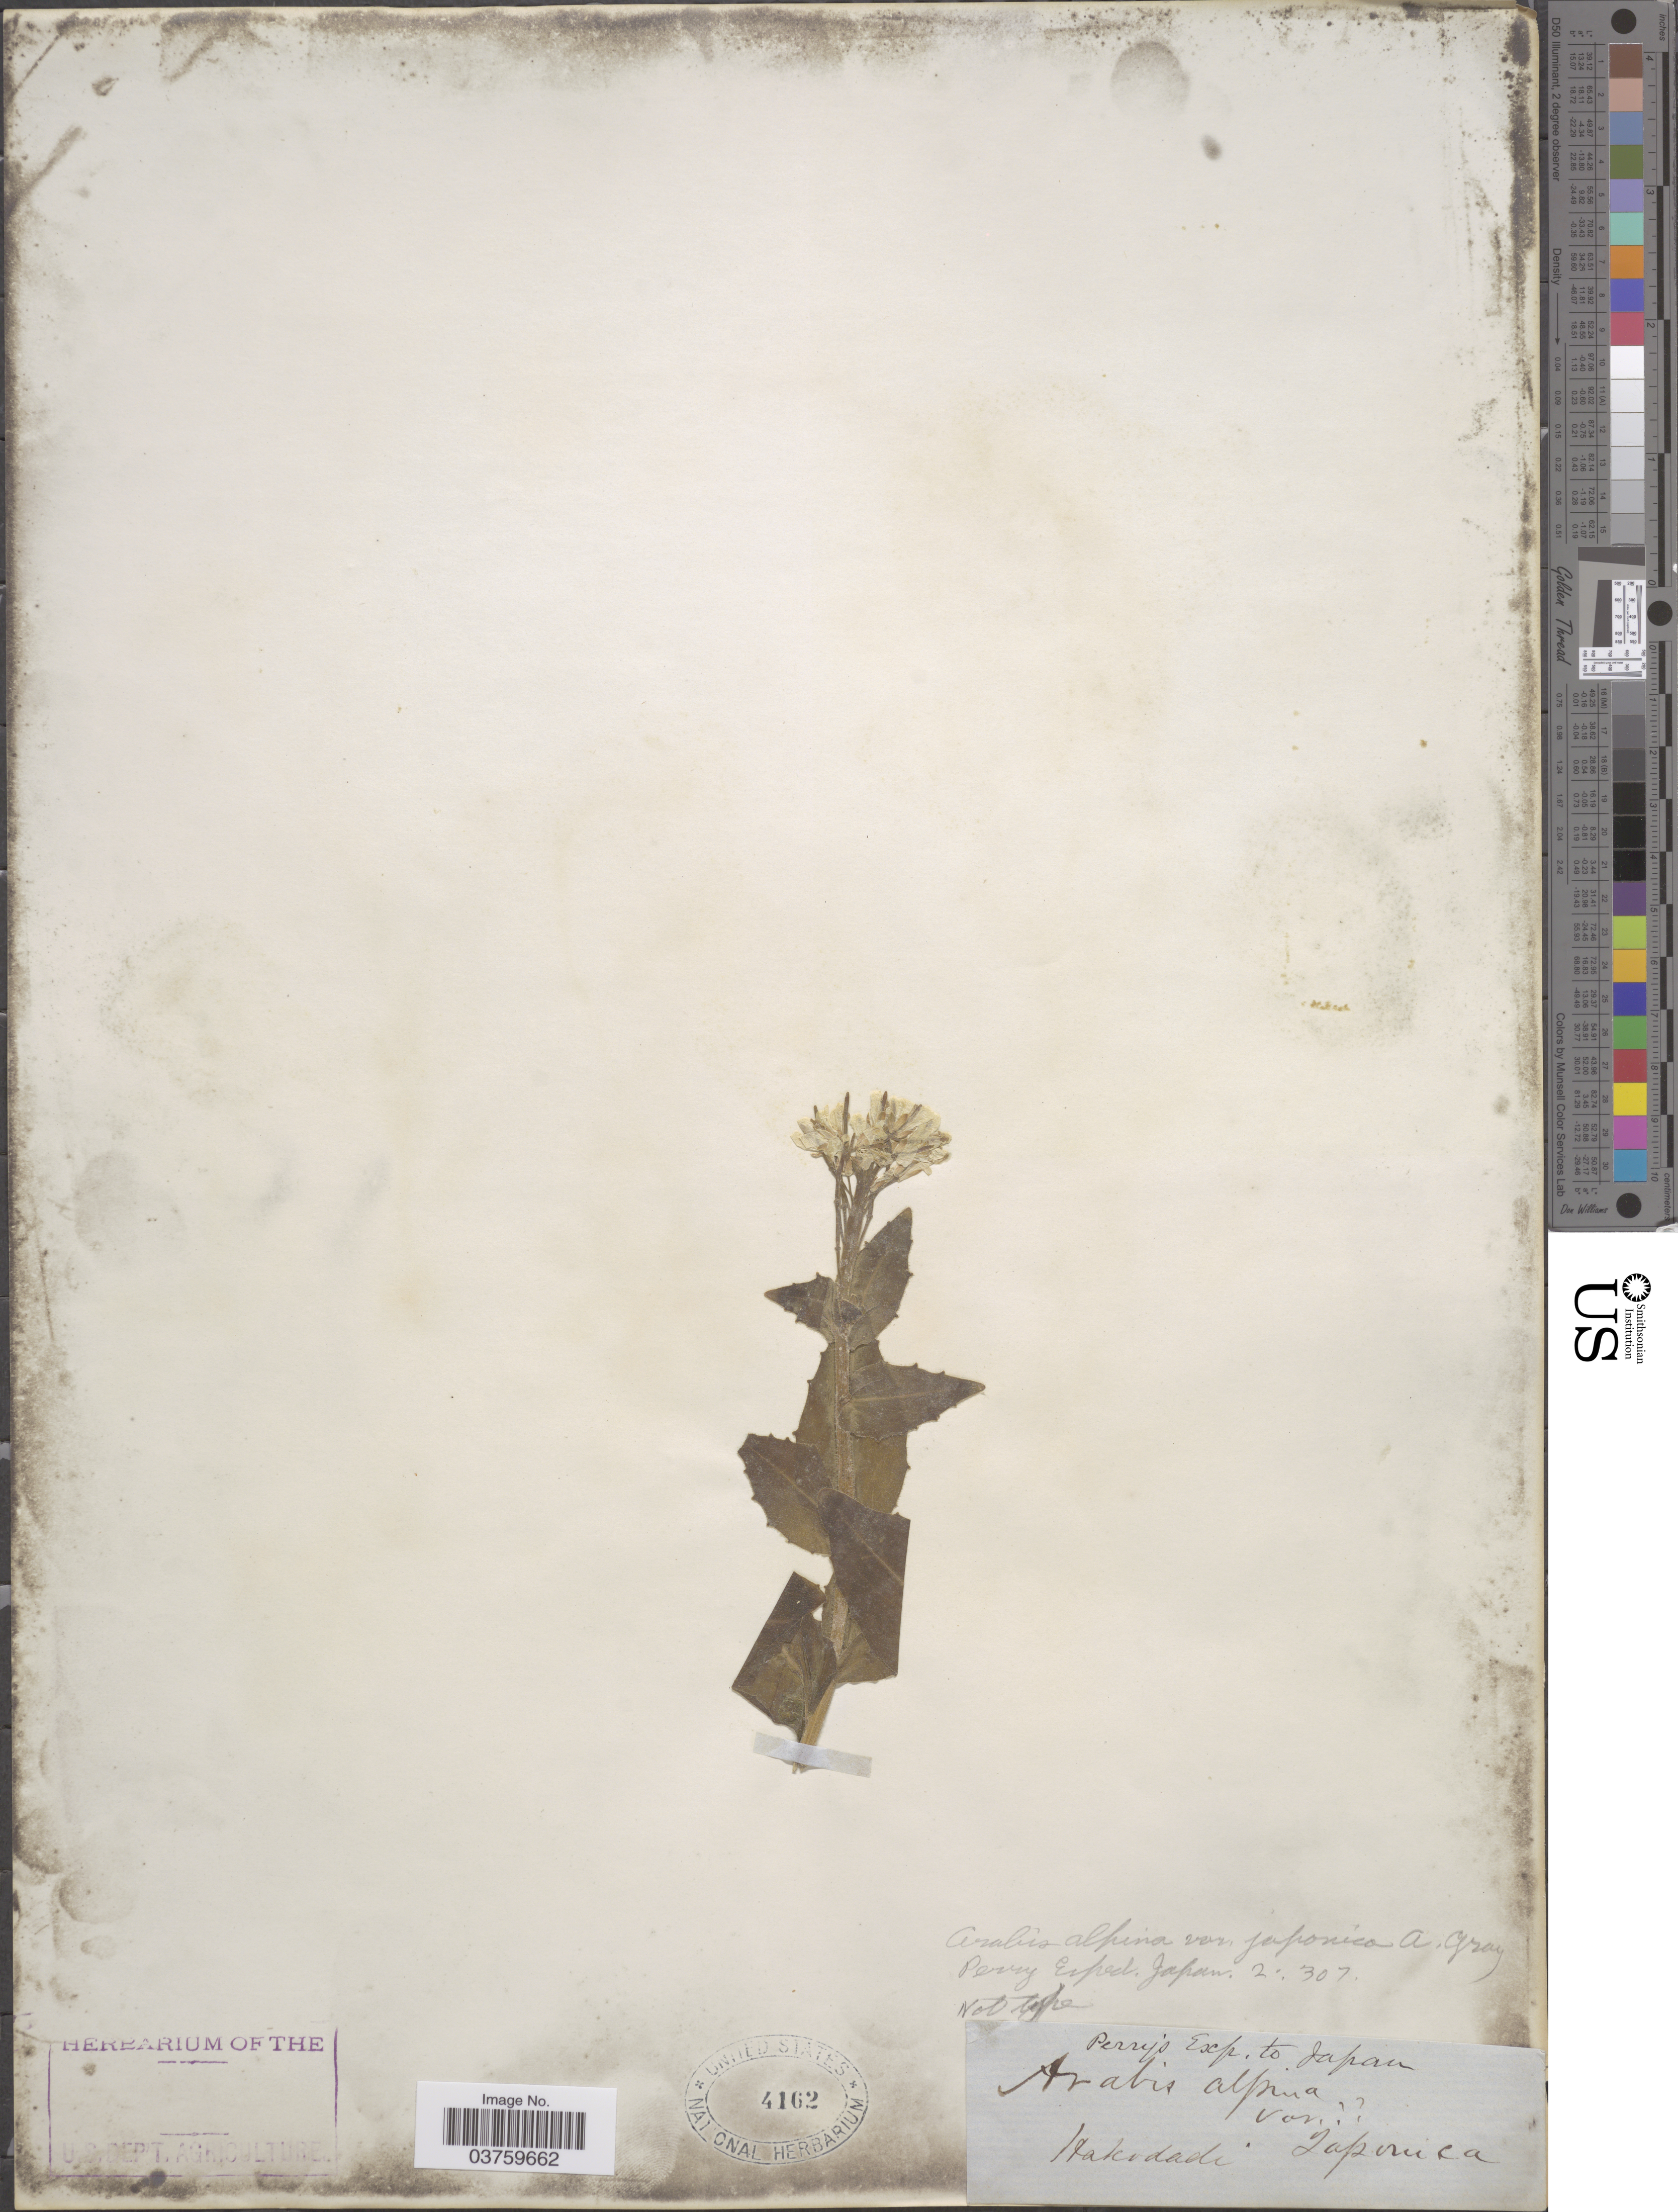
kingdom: Plantae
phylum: Tracheophyta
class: Magnoliopsida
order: Brassicales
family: Brassicaceae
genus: Arabis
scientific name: Arabis alpina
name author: L.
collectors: -- Perry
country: Japan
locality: Hakodadi.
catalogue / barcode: US 4162